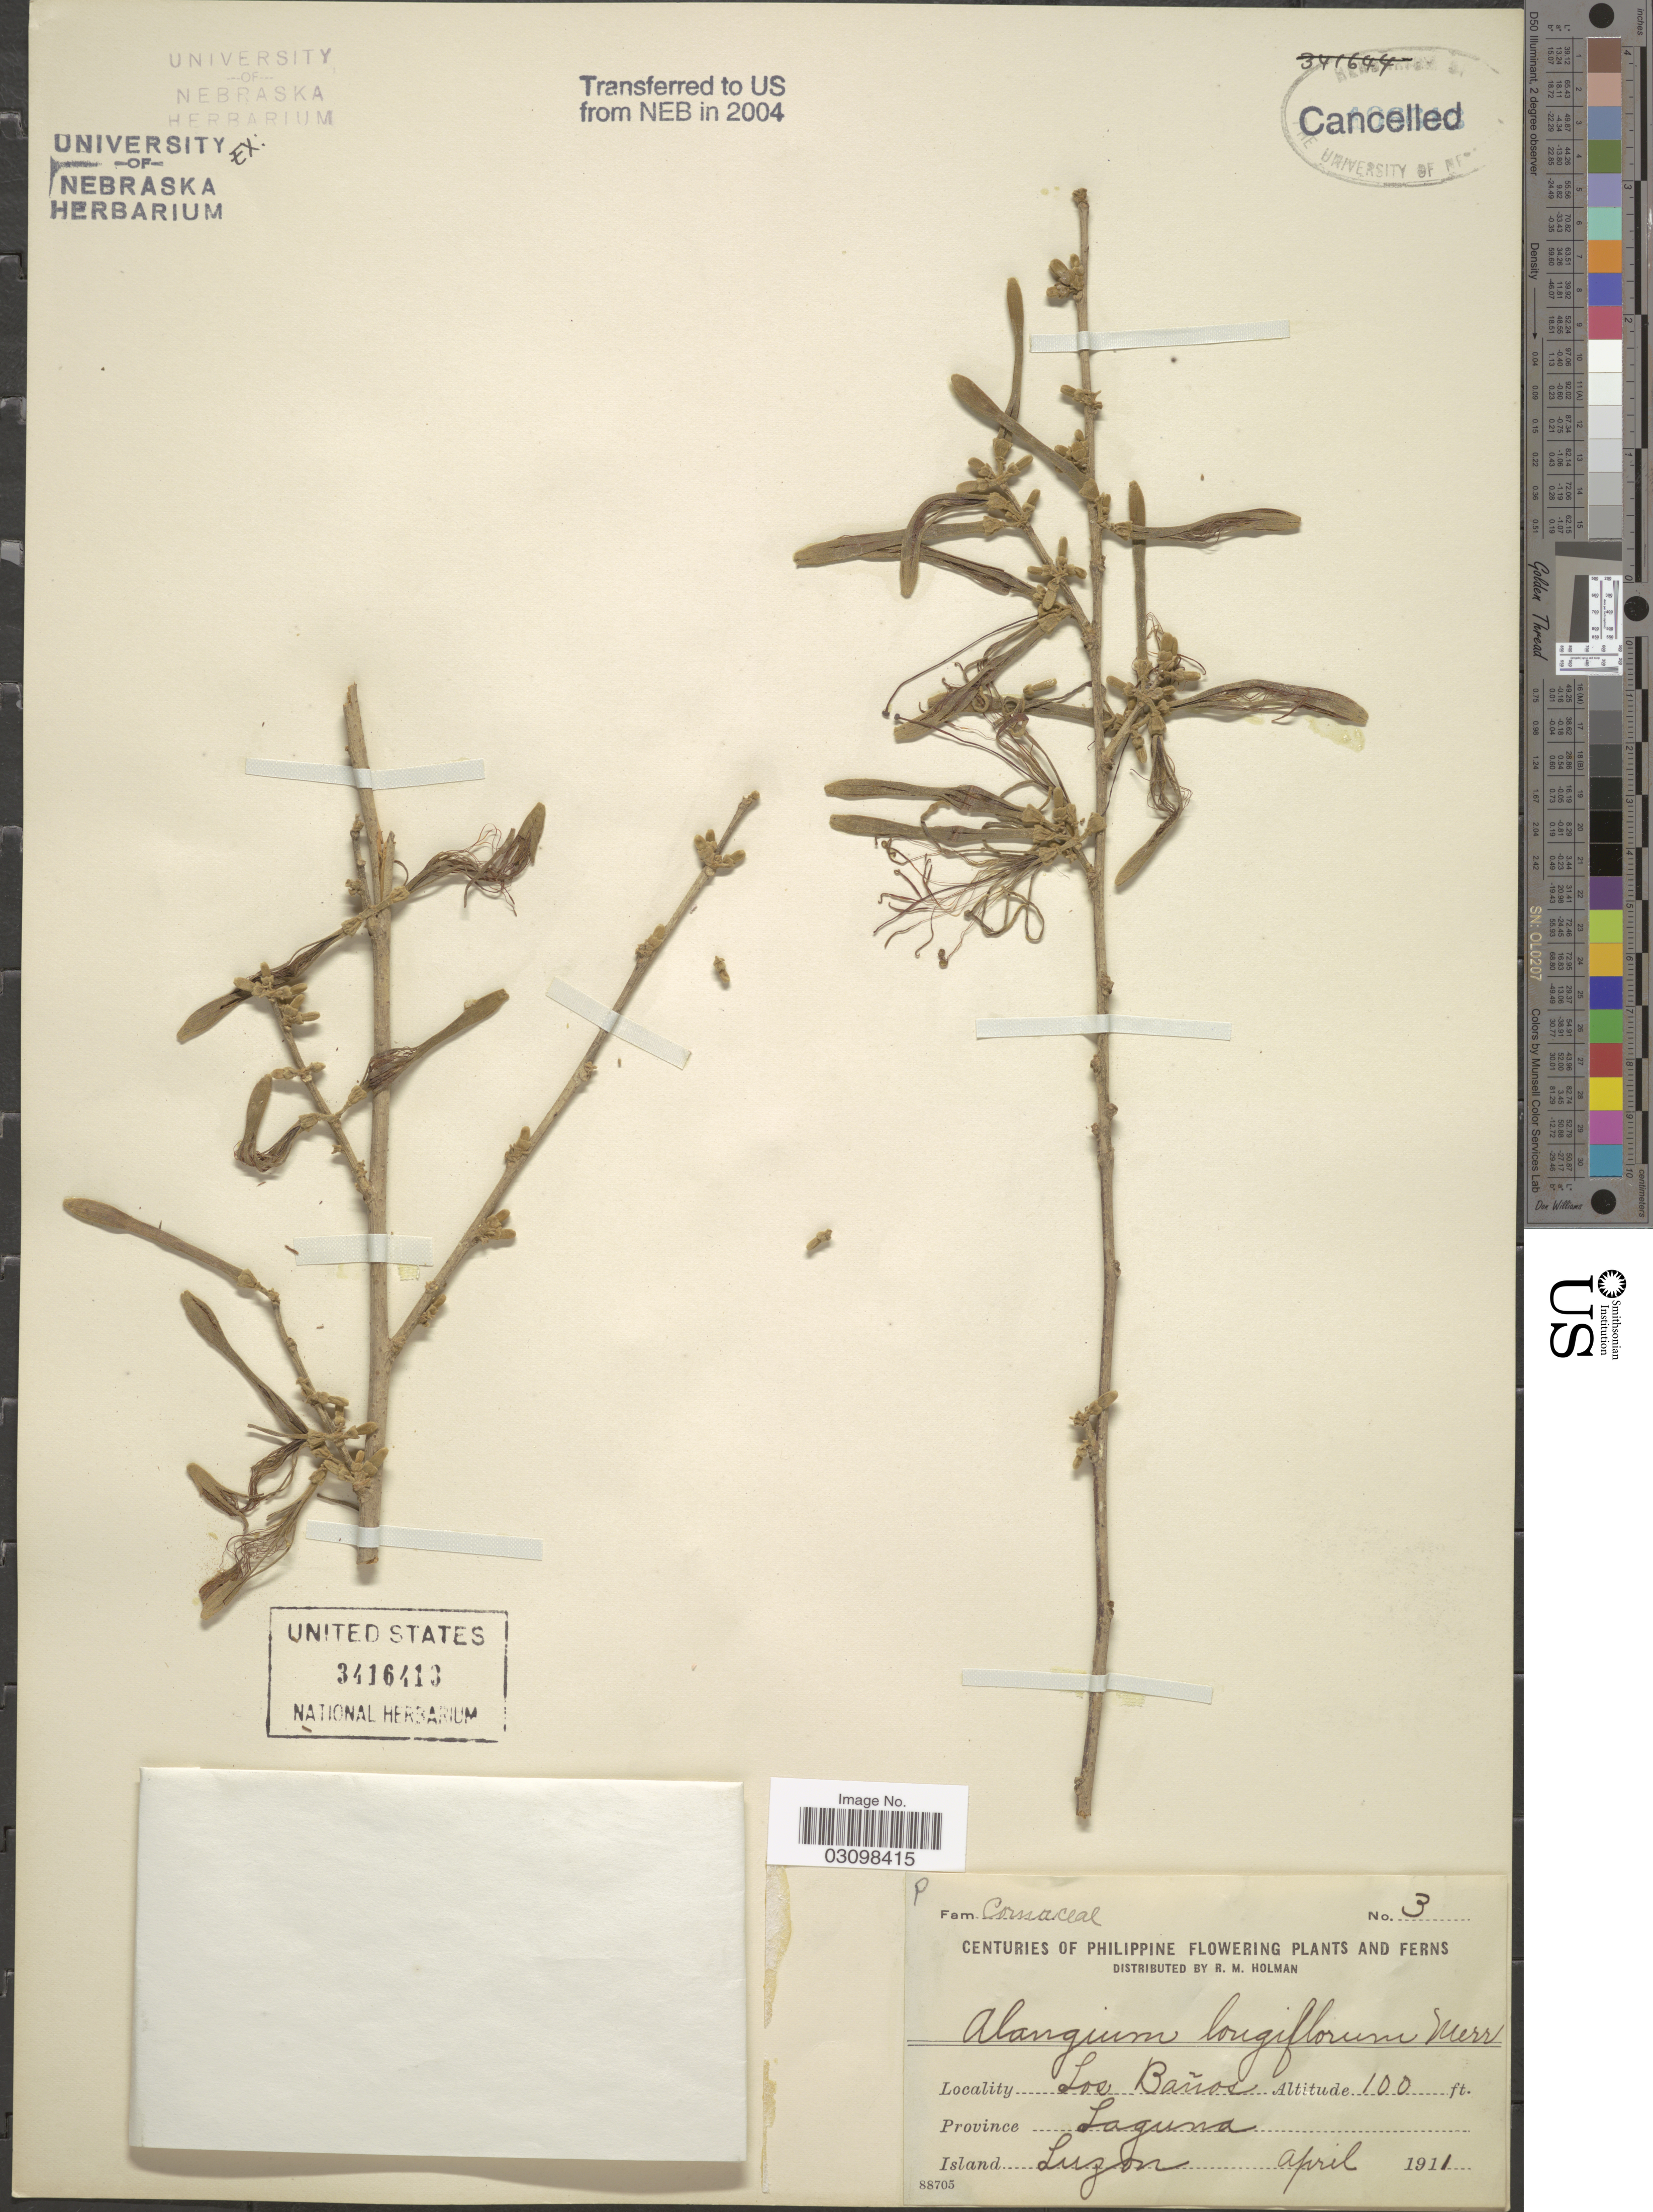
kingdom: Plantae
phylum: Tracheophyta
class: Magnoliopsida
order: Cornales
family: Cornaceae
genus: Alangium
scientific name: Alangium longiflorum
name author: Merr.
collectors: R. Holman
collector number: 3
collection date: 1911-04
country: Philippines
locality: Los Baños. Province Laguna. Island Luzon.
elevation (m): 30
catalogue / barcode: US 3416413